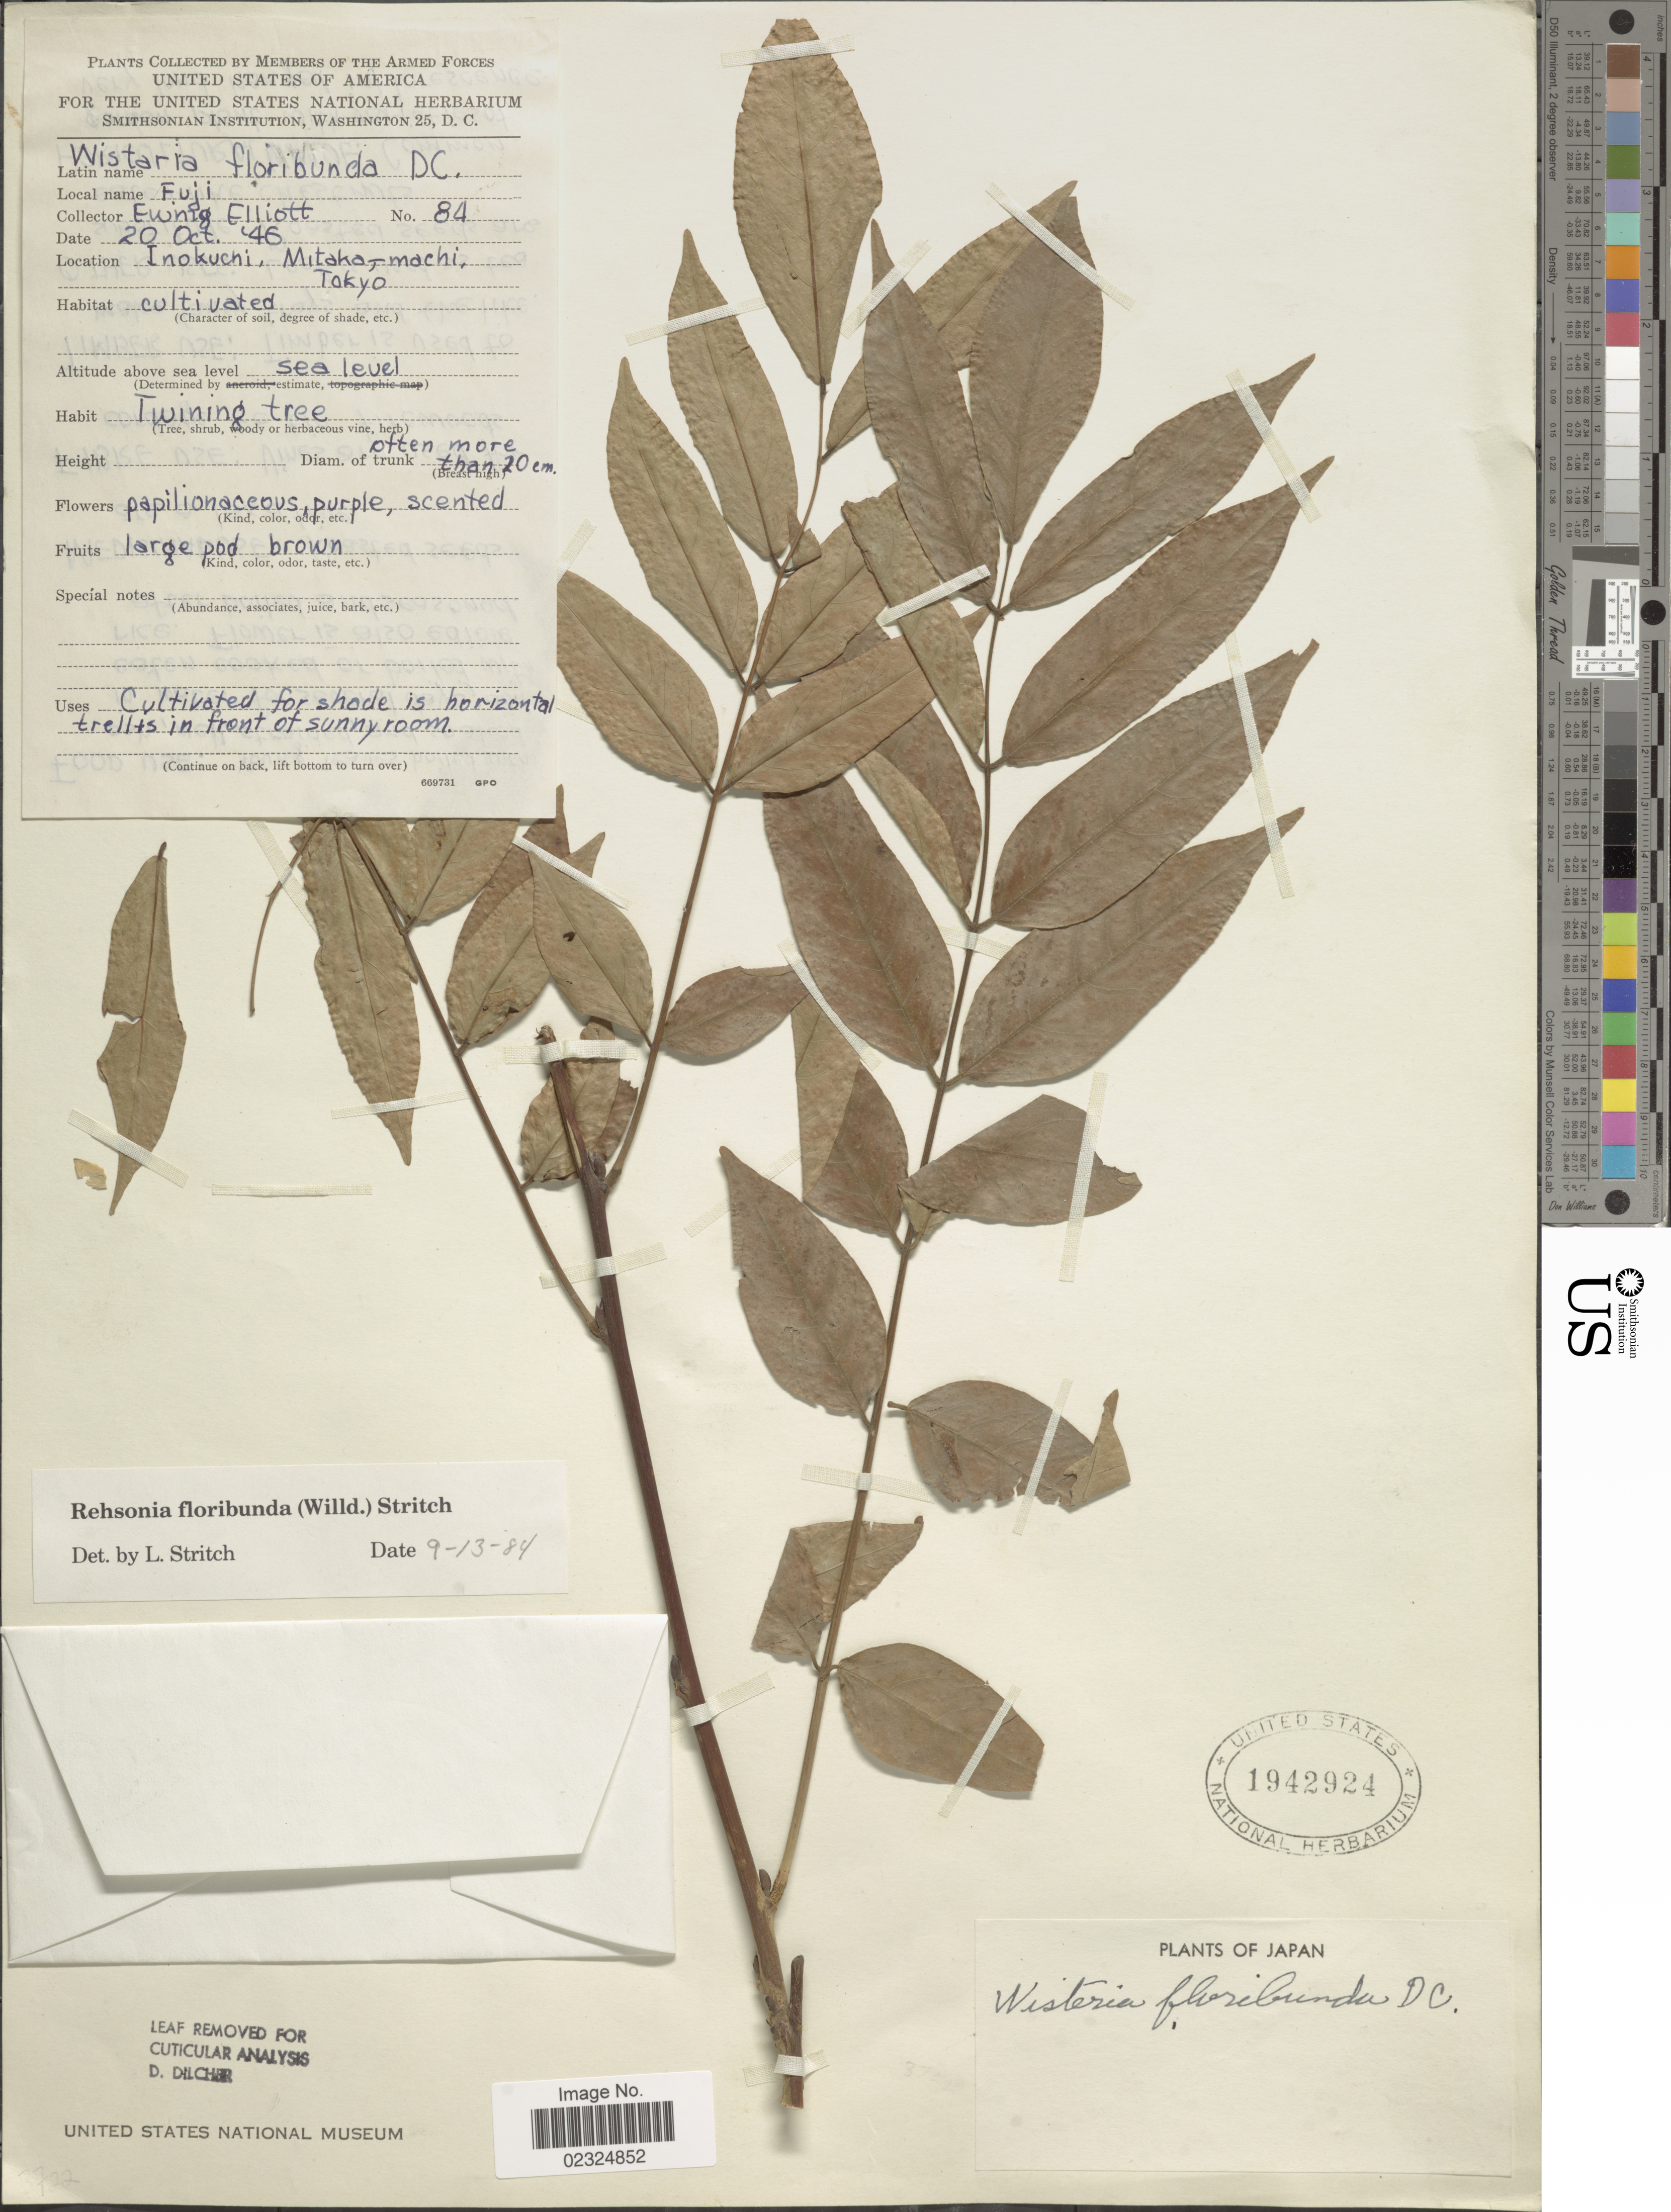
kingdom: Plantae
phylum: Tracheophyta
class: Magnoliopsida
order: Fabales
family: Fabaceae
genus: Wisteria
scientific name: Wisteria floribunda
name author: (Willd.) DC.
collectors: E. Elliott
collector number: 84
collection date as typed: Transcribed d/m/y: 20/10/46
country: Japan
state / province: Tokyo, Federal City of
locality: Inokuchi, Mitaka-machi, cultivated.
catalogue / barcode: US 1942924